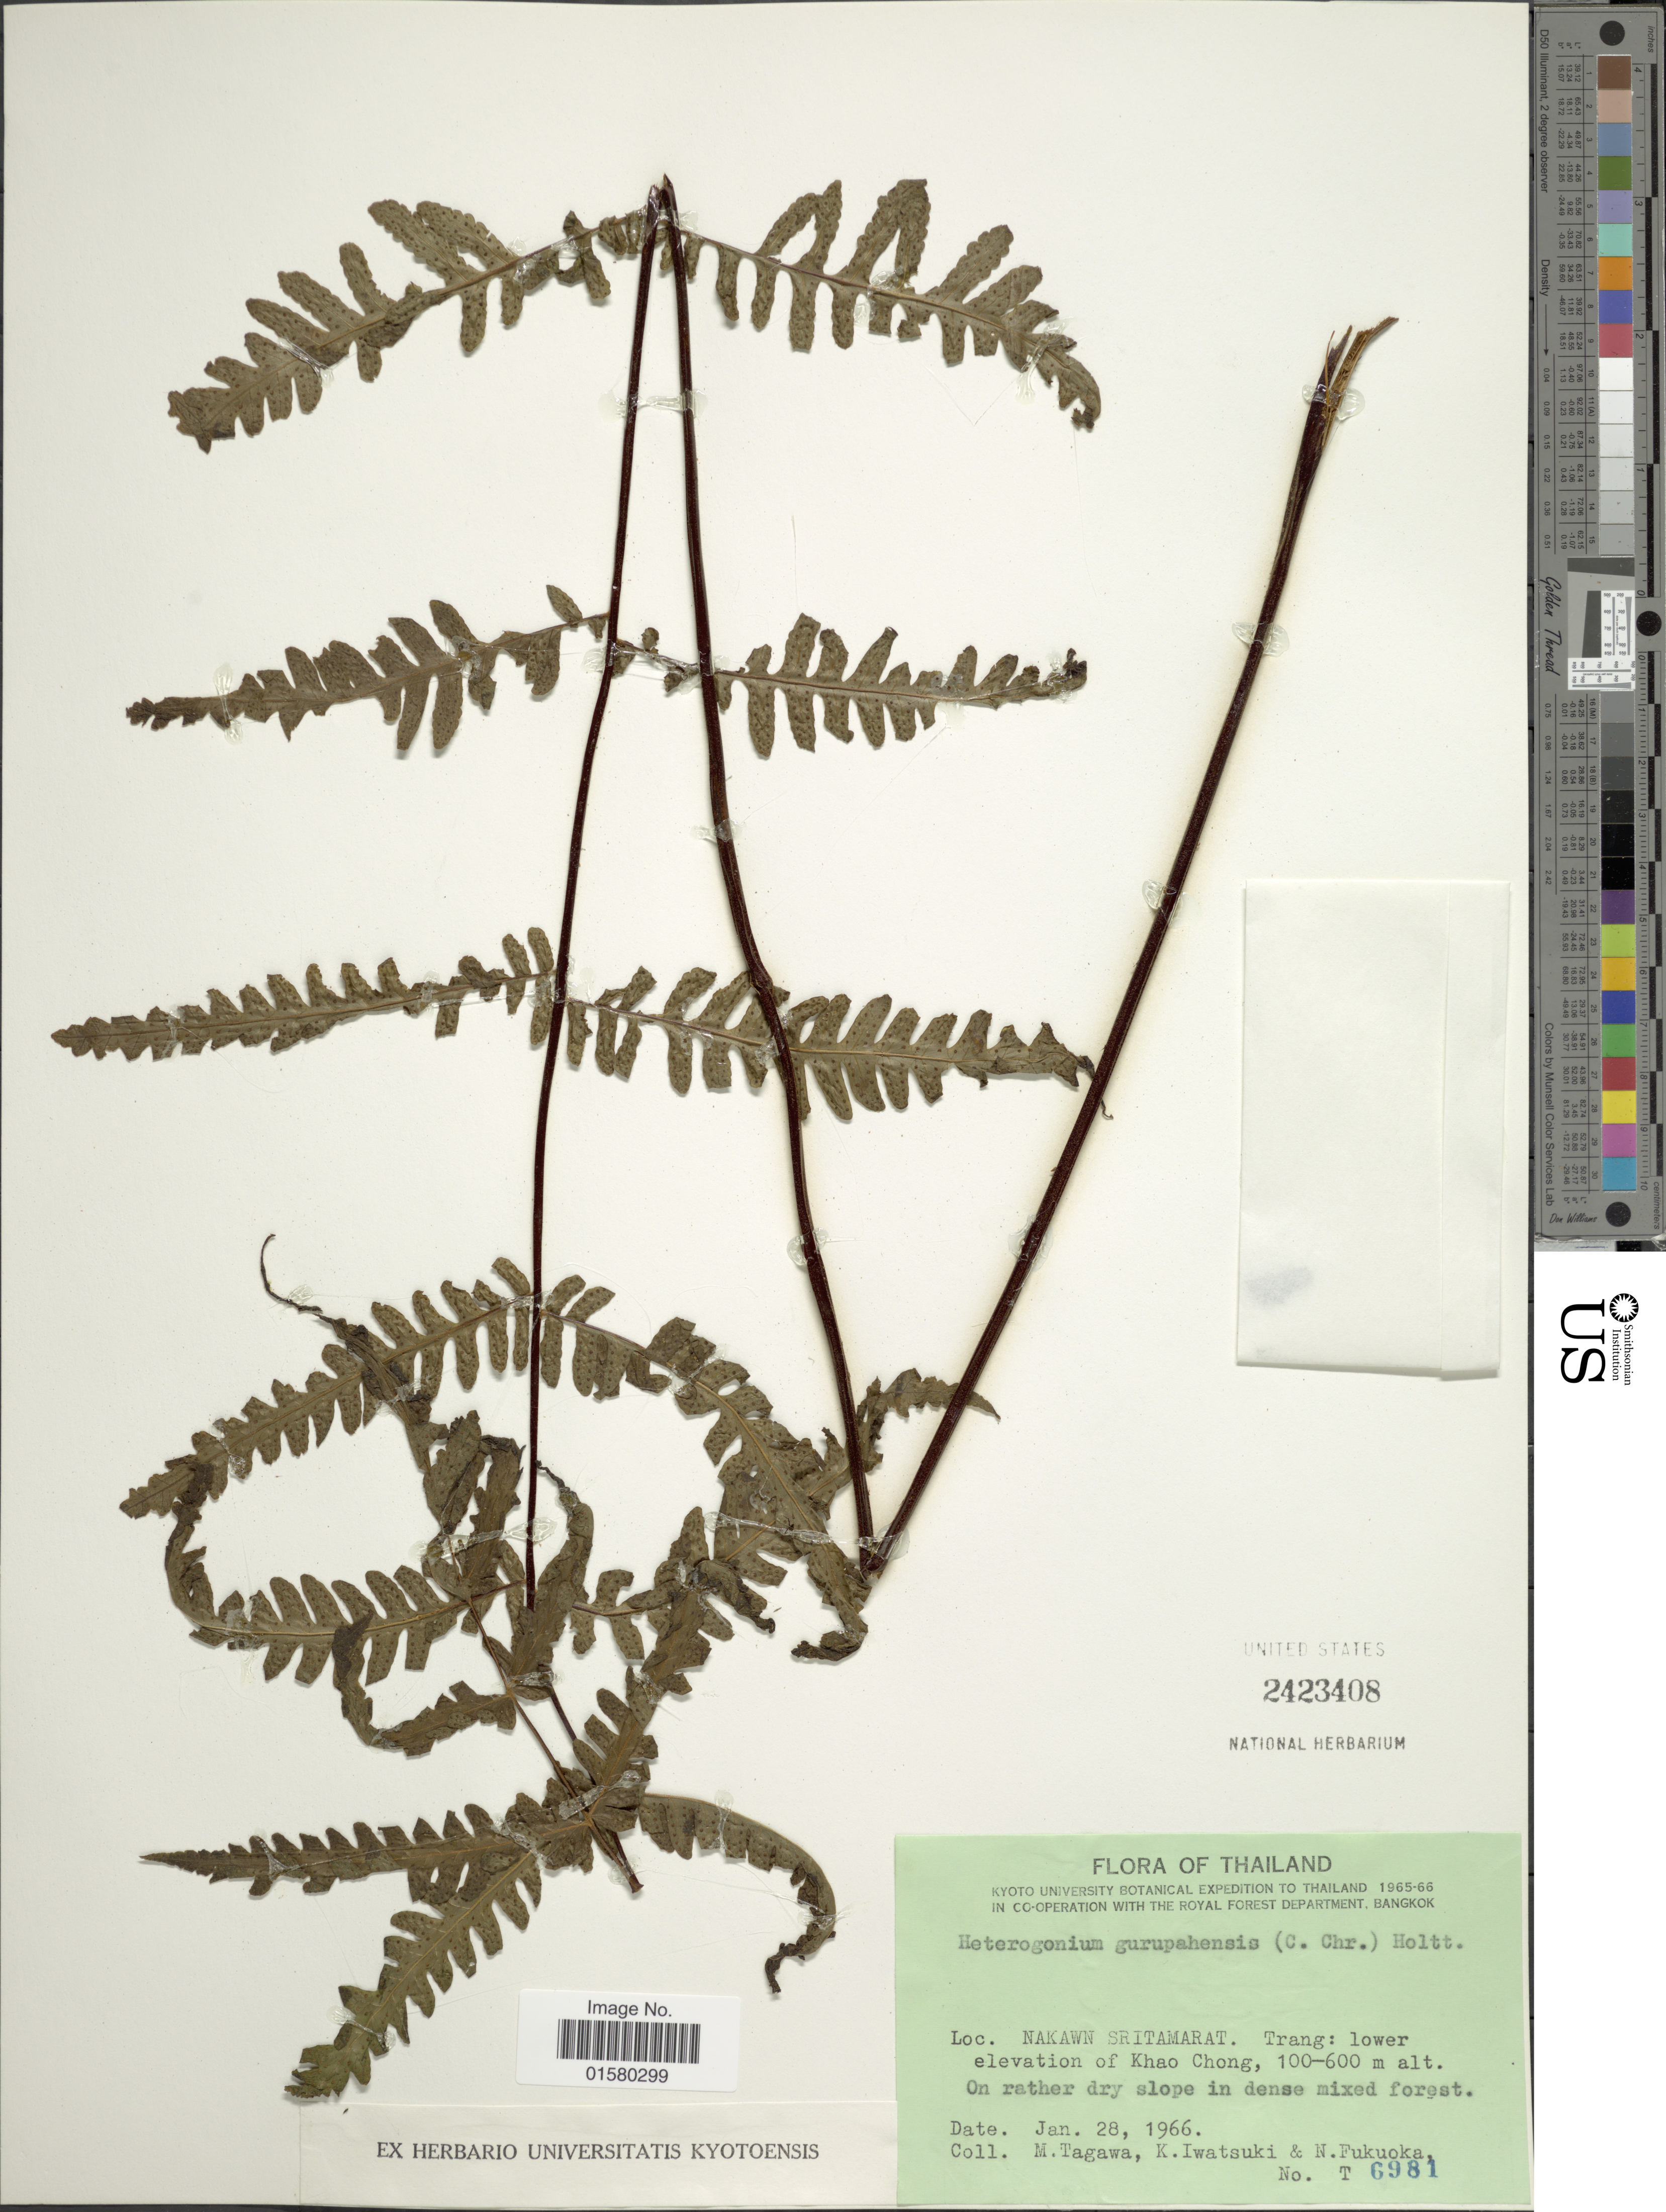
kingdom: Plantae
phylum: Tracheophyta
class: Polypodiopsida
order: Polypodiales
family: Tectariaceae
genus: Tectaria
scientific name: Tectaria gurupahensis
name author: (C. Chr. ex Kjellb. & C. Chr.)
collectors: M. Tagawa, K. Iwatsuki & N. Fukuoka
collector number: T6981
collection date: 1966-01-28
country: Thailand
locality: Nakawn Sritamarat, Trang: lower elevation of Khao Chong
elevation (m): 100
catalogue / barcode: US 2423408